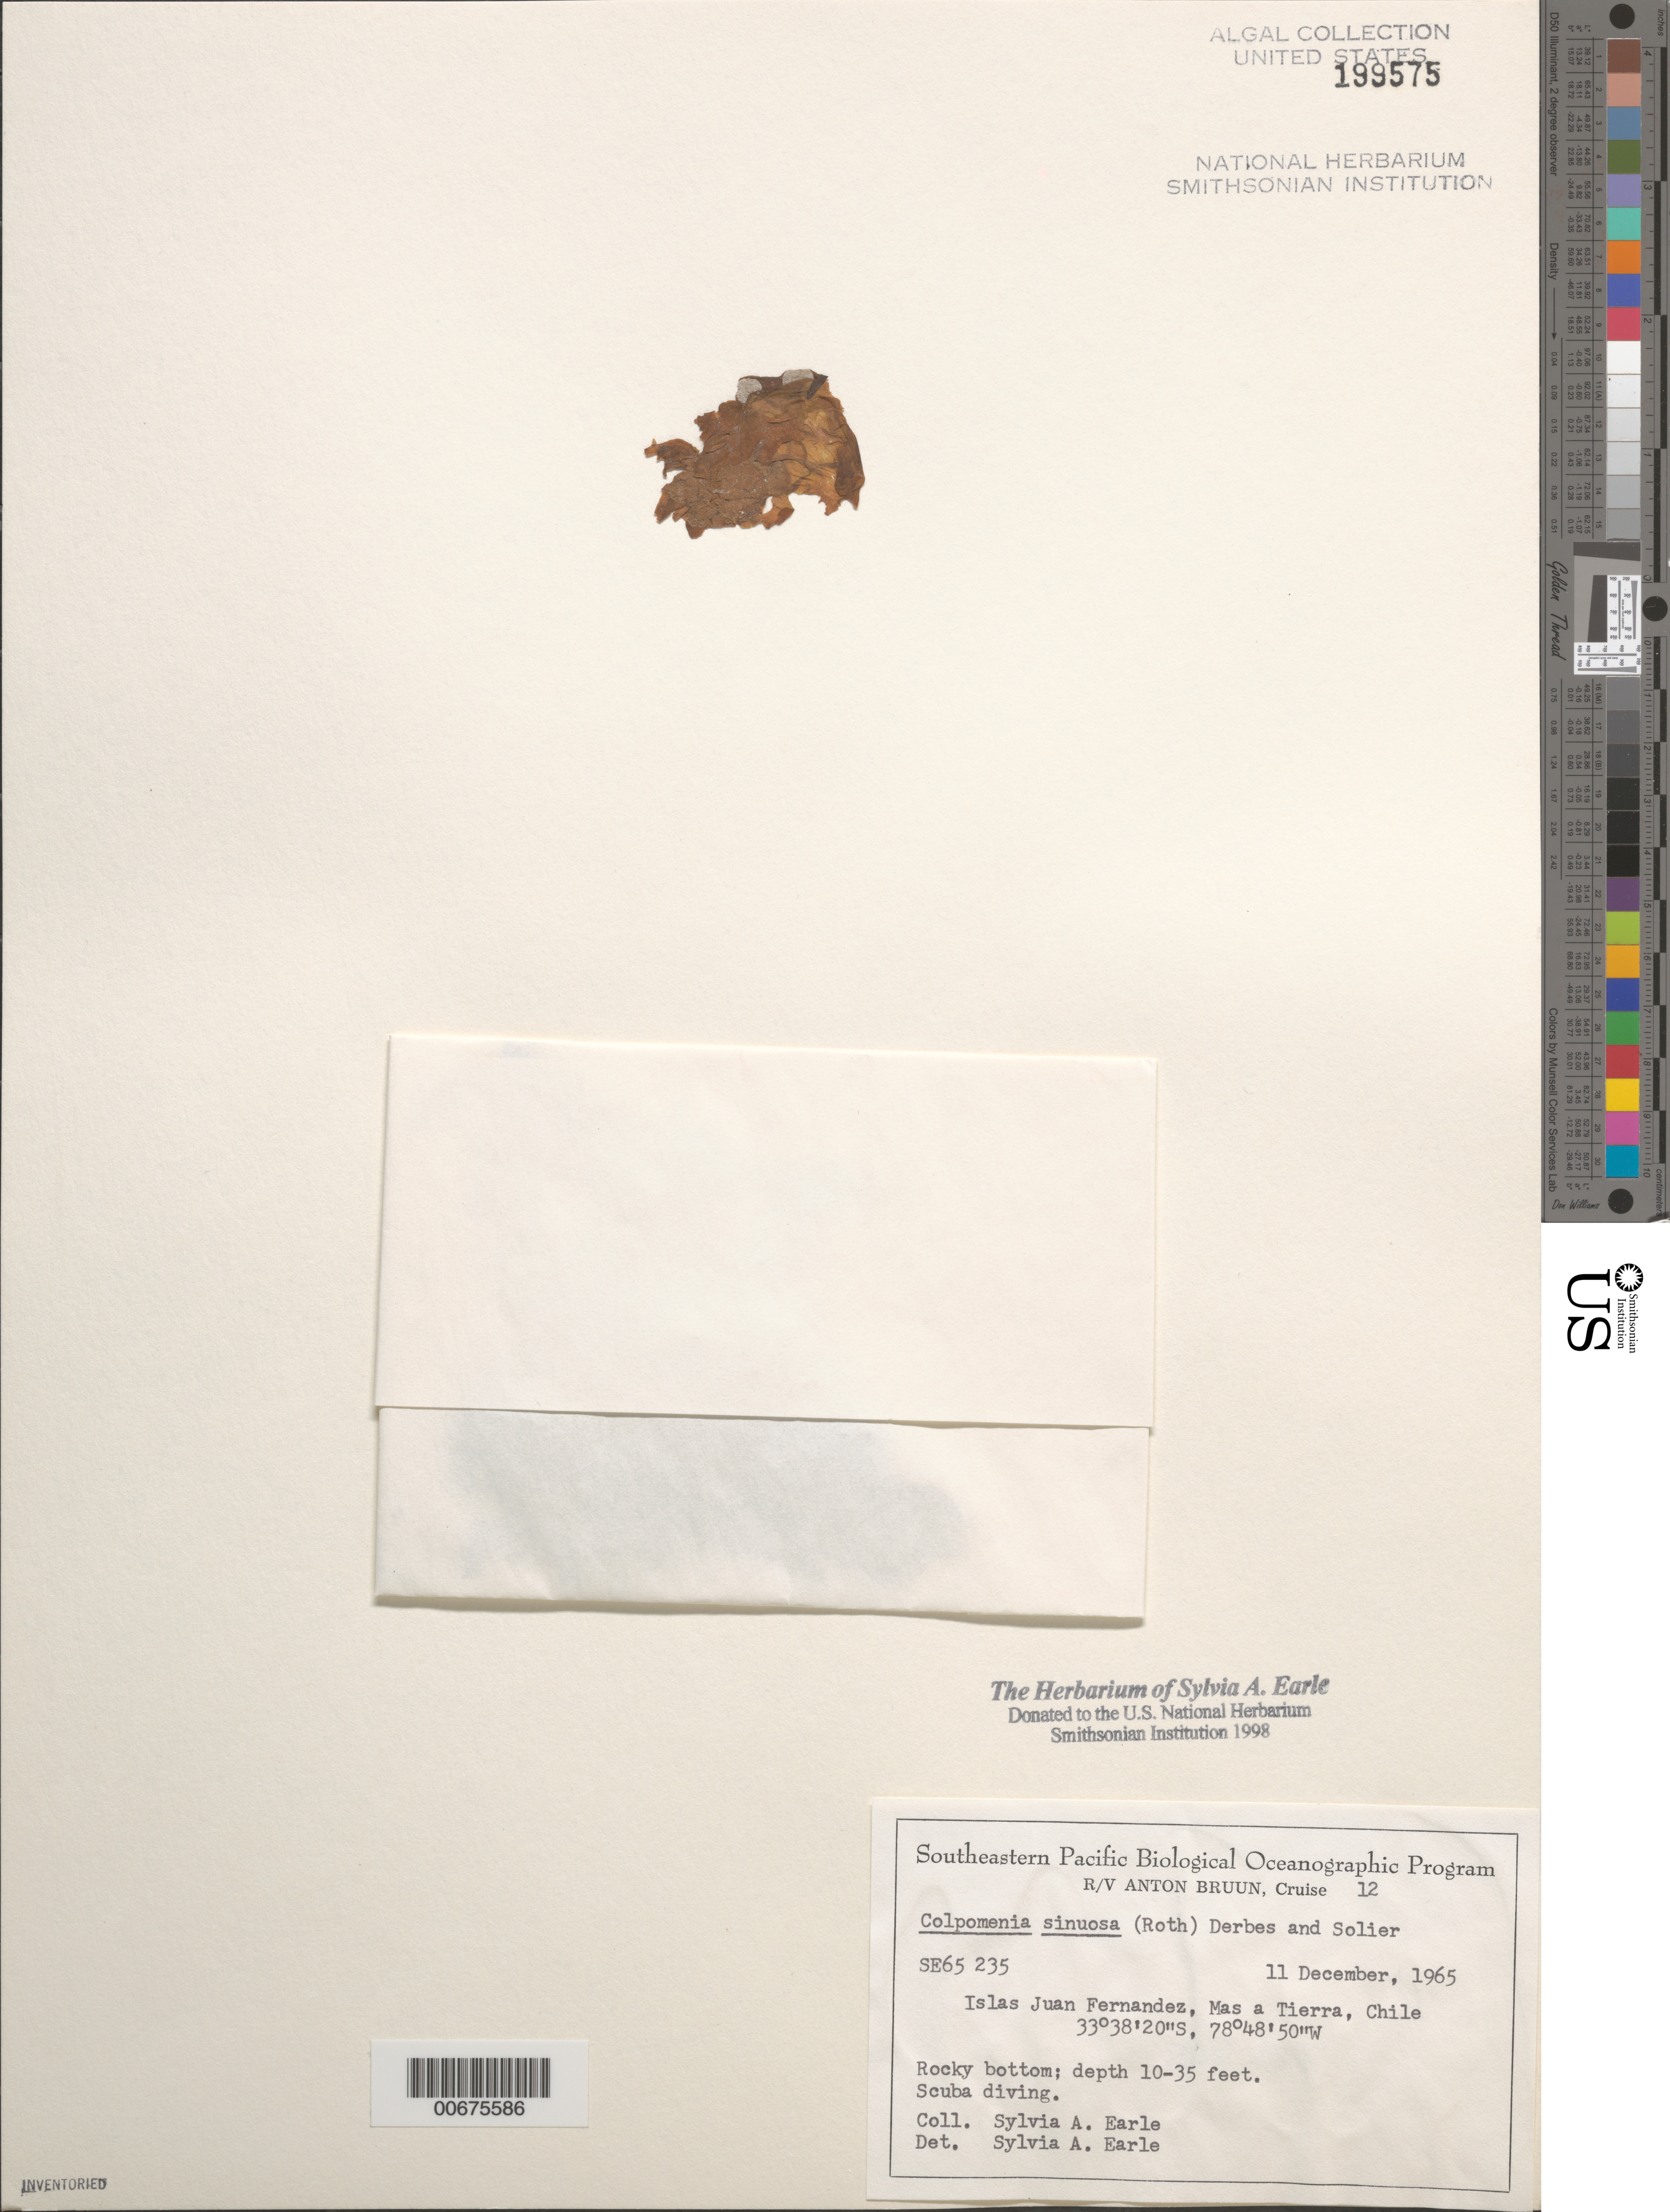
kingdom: Chromista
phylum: Ochrophyta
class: Phaeophyceae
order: Scytosiphonales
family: Scytosiphonaceae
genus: Colpomenia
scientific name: Colpomenia sinuosa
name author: (K. Mert. ex Roth) Derbes & Solier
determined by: Earle, S. A.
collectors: S. A. Earle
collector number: SE 65235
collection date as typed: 11 Dec 1965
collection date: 1965-12-11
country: Chile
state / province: Valparaíso (V)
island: Isla Más a Tierra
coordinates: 33 38' 20" S, 78 48' 50" W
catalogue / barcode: US 199575